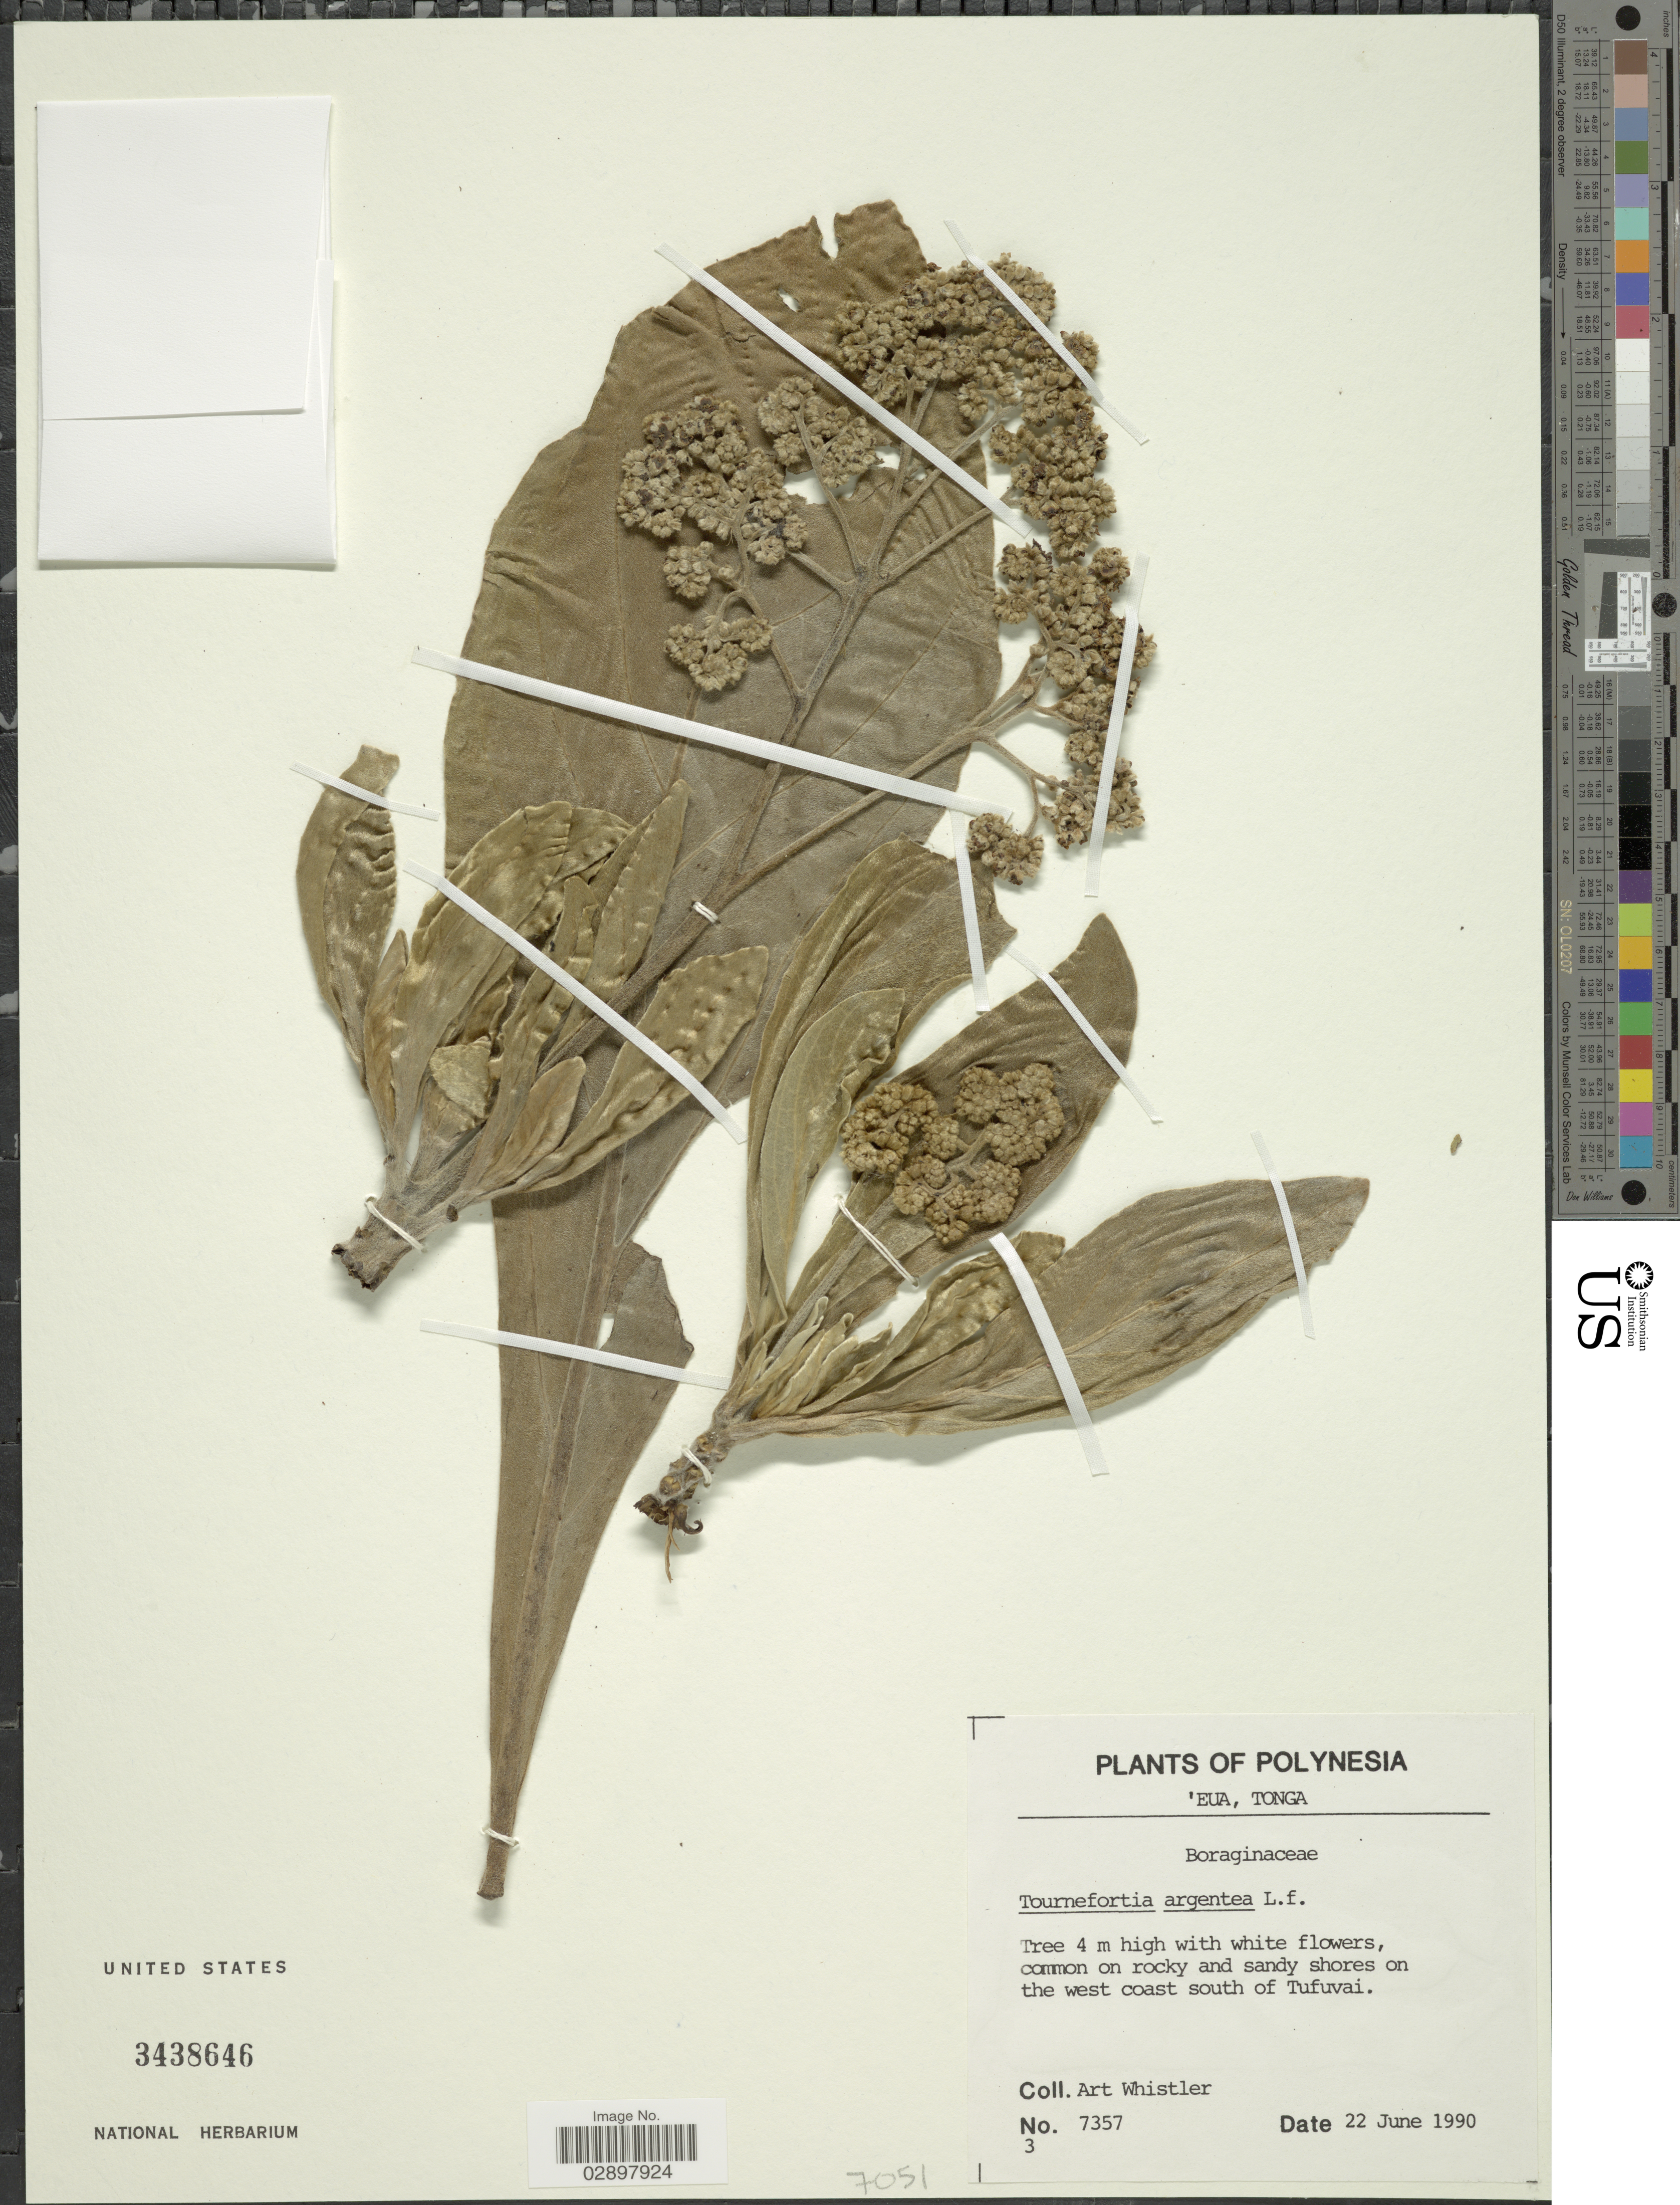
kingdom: Plantae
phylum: Tracheophyta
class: Magnoliopsida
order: Boraginales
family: Heliotropiaceae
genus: Heliotropium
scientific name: Heliotropium arboreum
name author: (Blanco) Mabberley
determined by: Wagner, W. L., (BOT), Smithsonian Institution - National Museum of Natural History (UNITED STATES)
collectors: A. Whistler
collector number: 7357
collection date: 1990-06-22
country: Tonga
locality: Polynesia. 'Eua. Common on rocky and sandy shores on the west coast south of Tufuvai.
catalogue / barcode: US 3438646